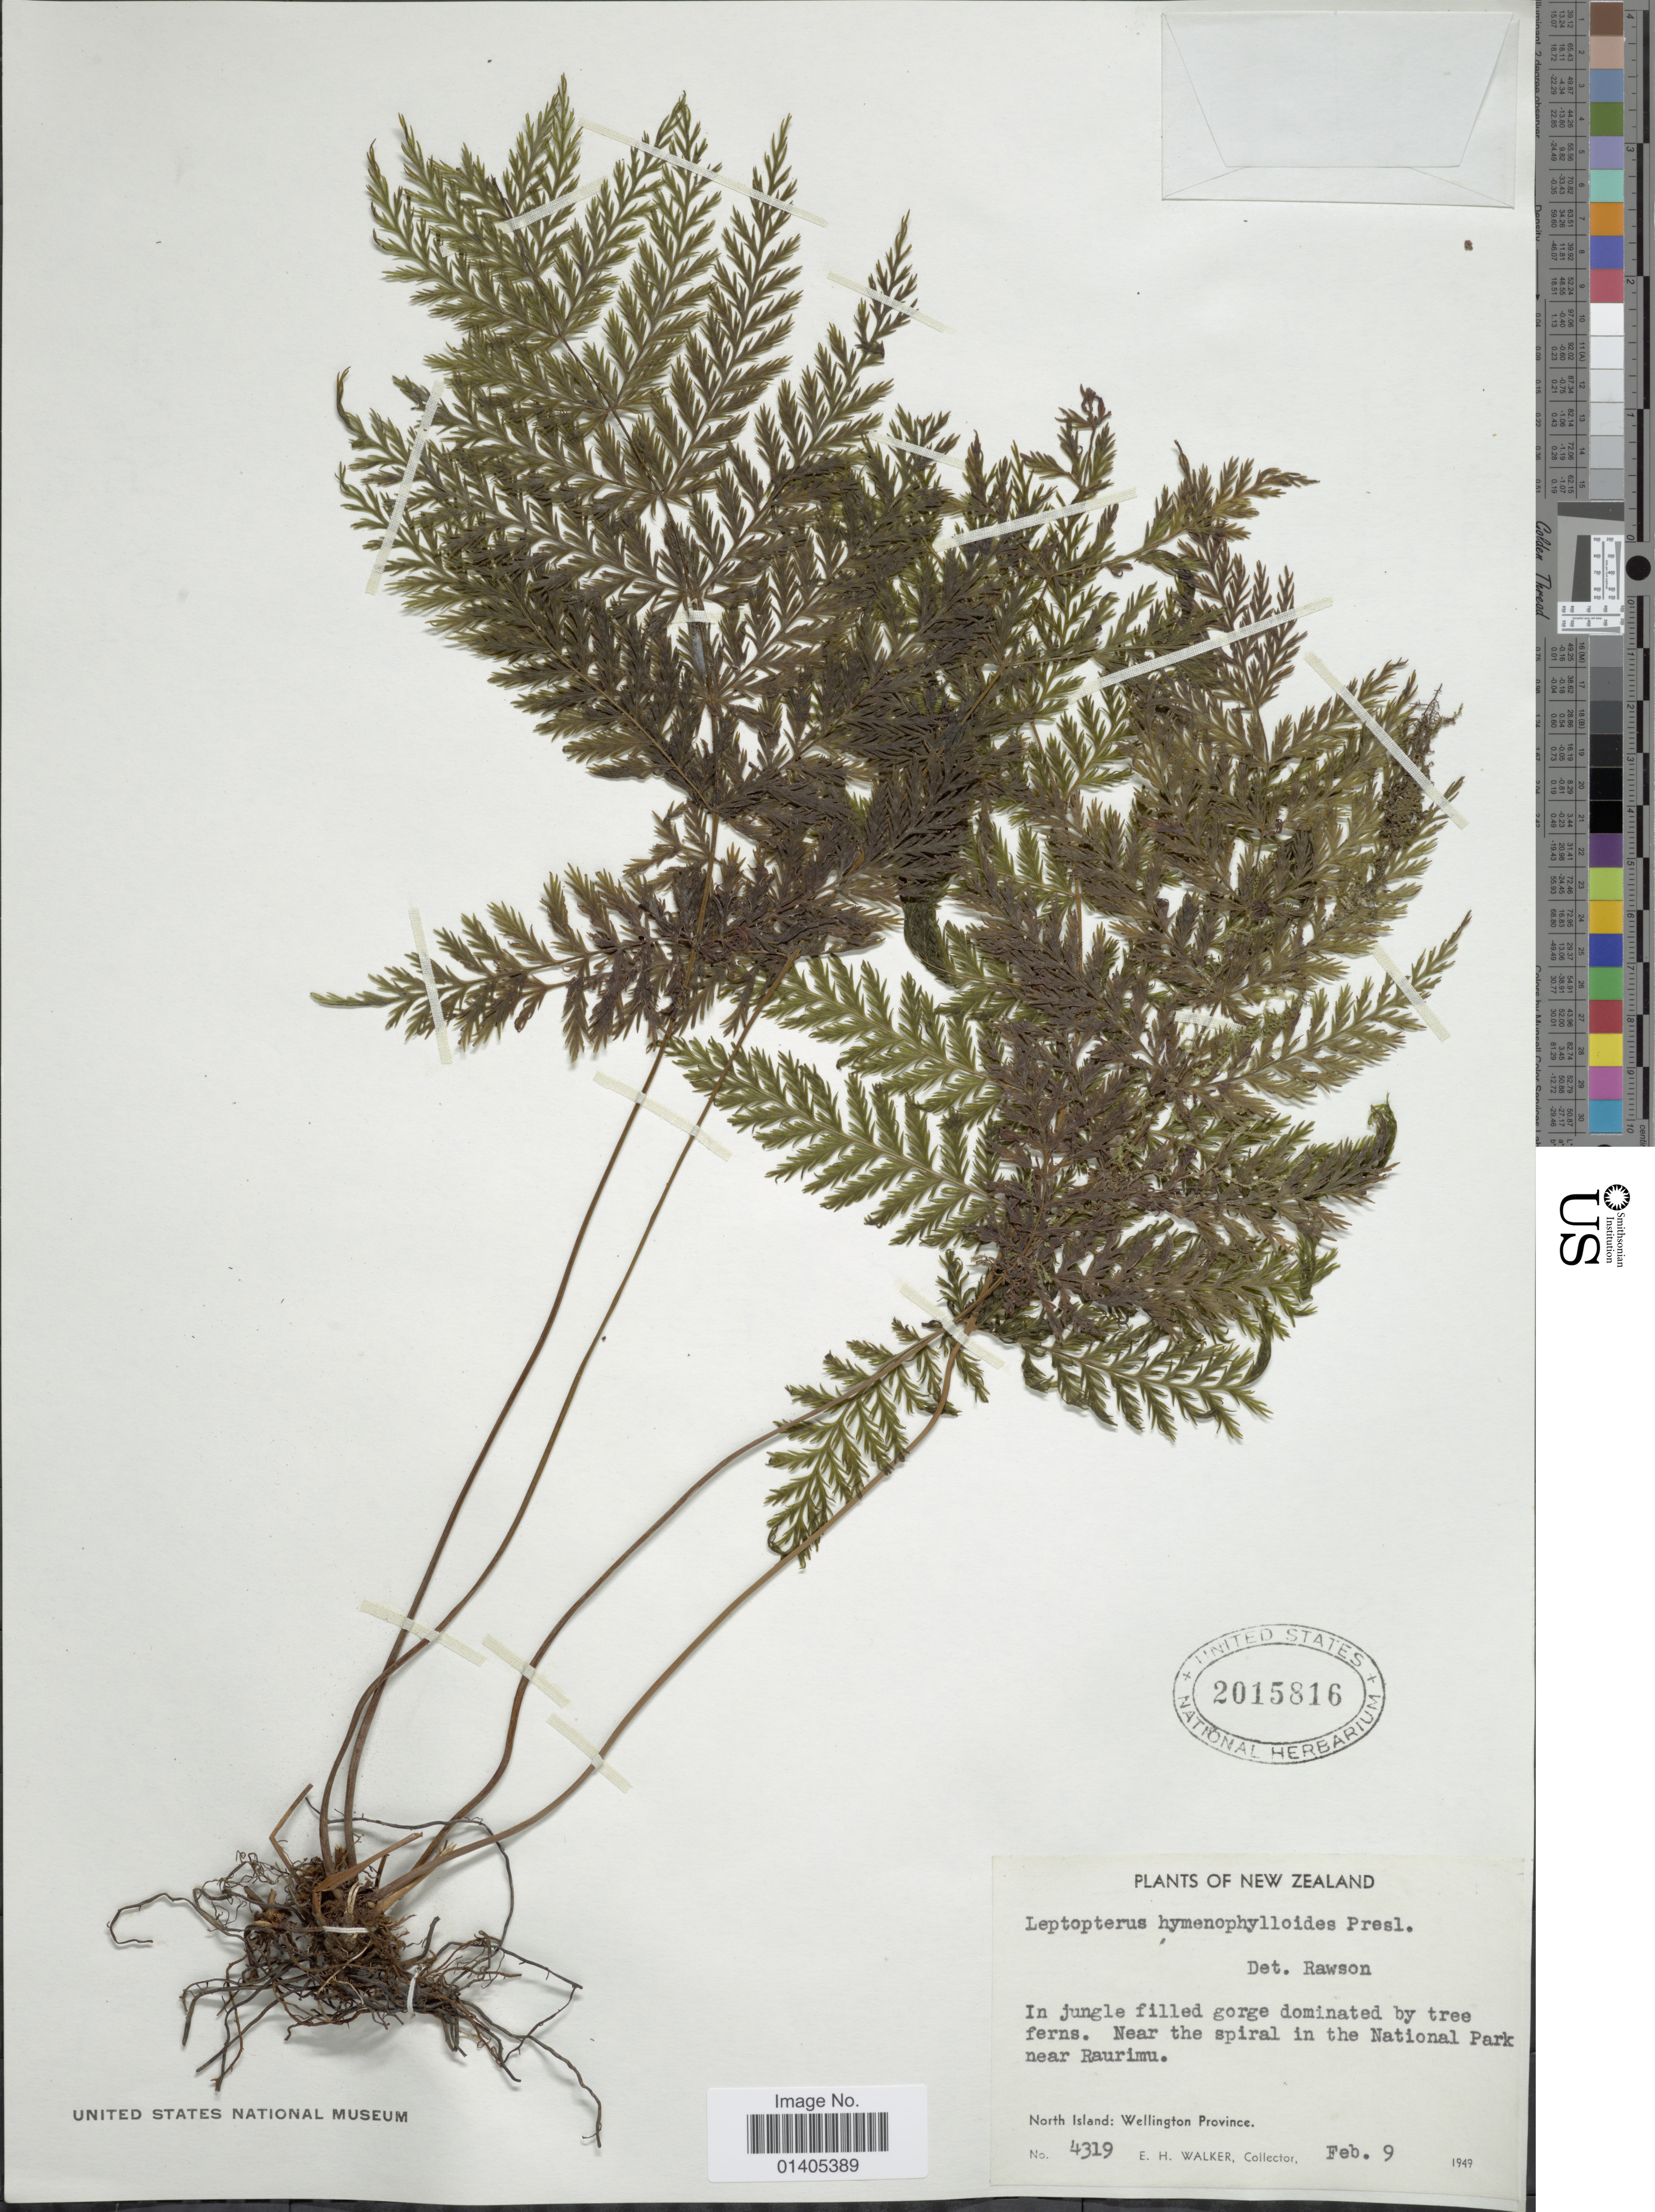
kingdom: Plantae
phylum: Tracheophyta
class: Polypodiopsida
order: Osmundales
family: Osmundaceae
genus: Leptopteris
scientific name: Leptopteris hymenophylloides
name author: (A. Rich.) C. Presl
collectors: E. H. Walker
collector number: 4319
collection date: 1949-02-09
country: New Zealand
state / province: Wellington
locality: Near the spiral in the National Park near Raurium. North Island: Wellington Province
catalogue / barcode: US 2015816